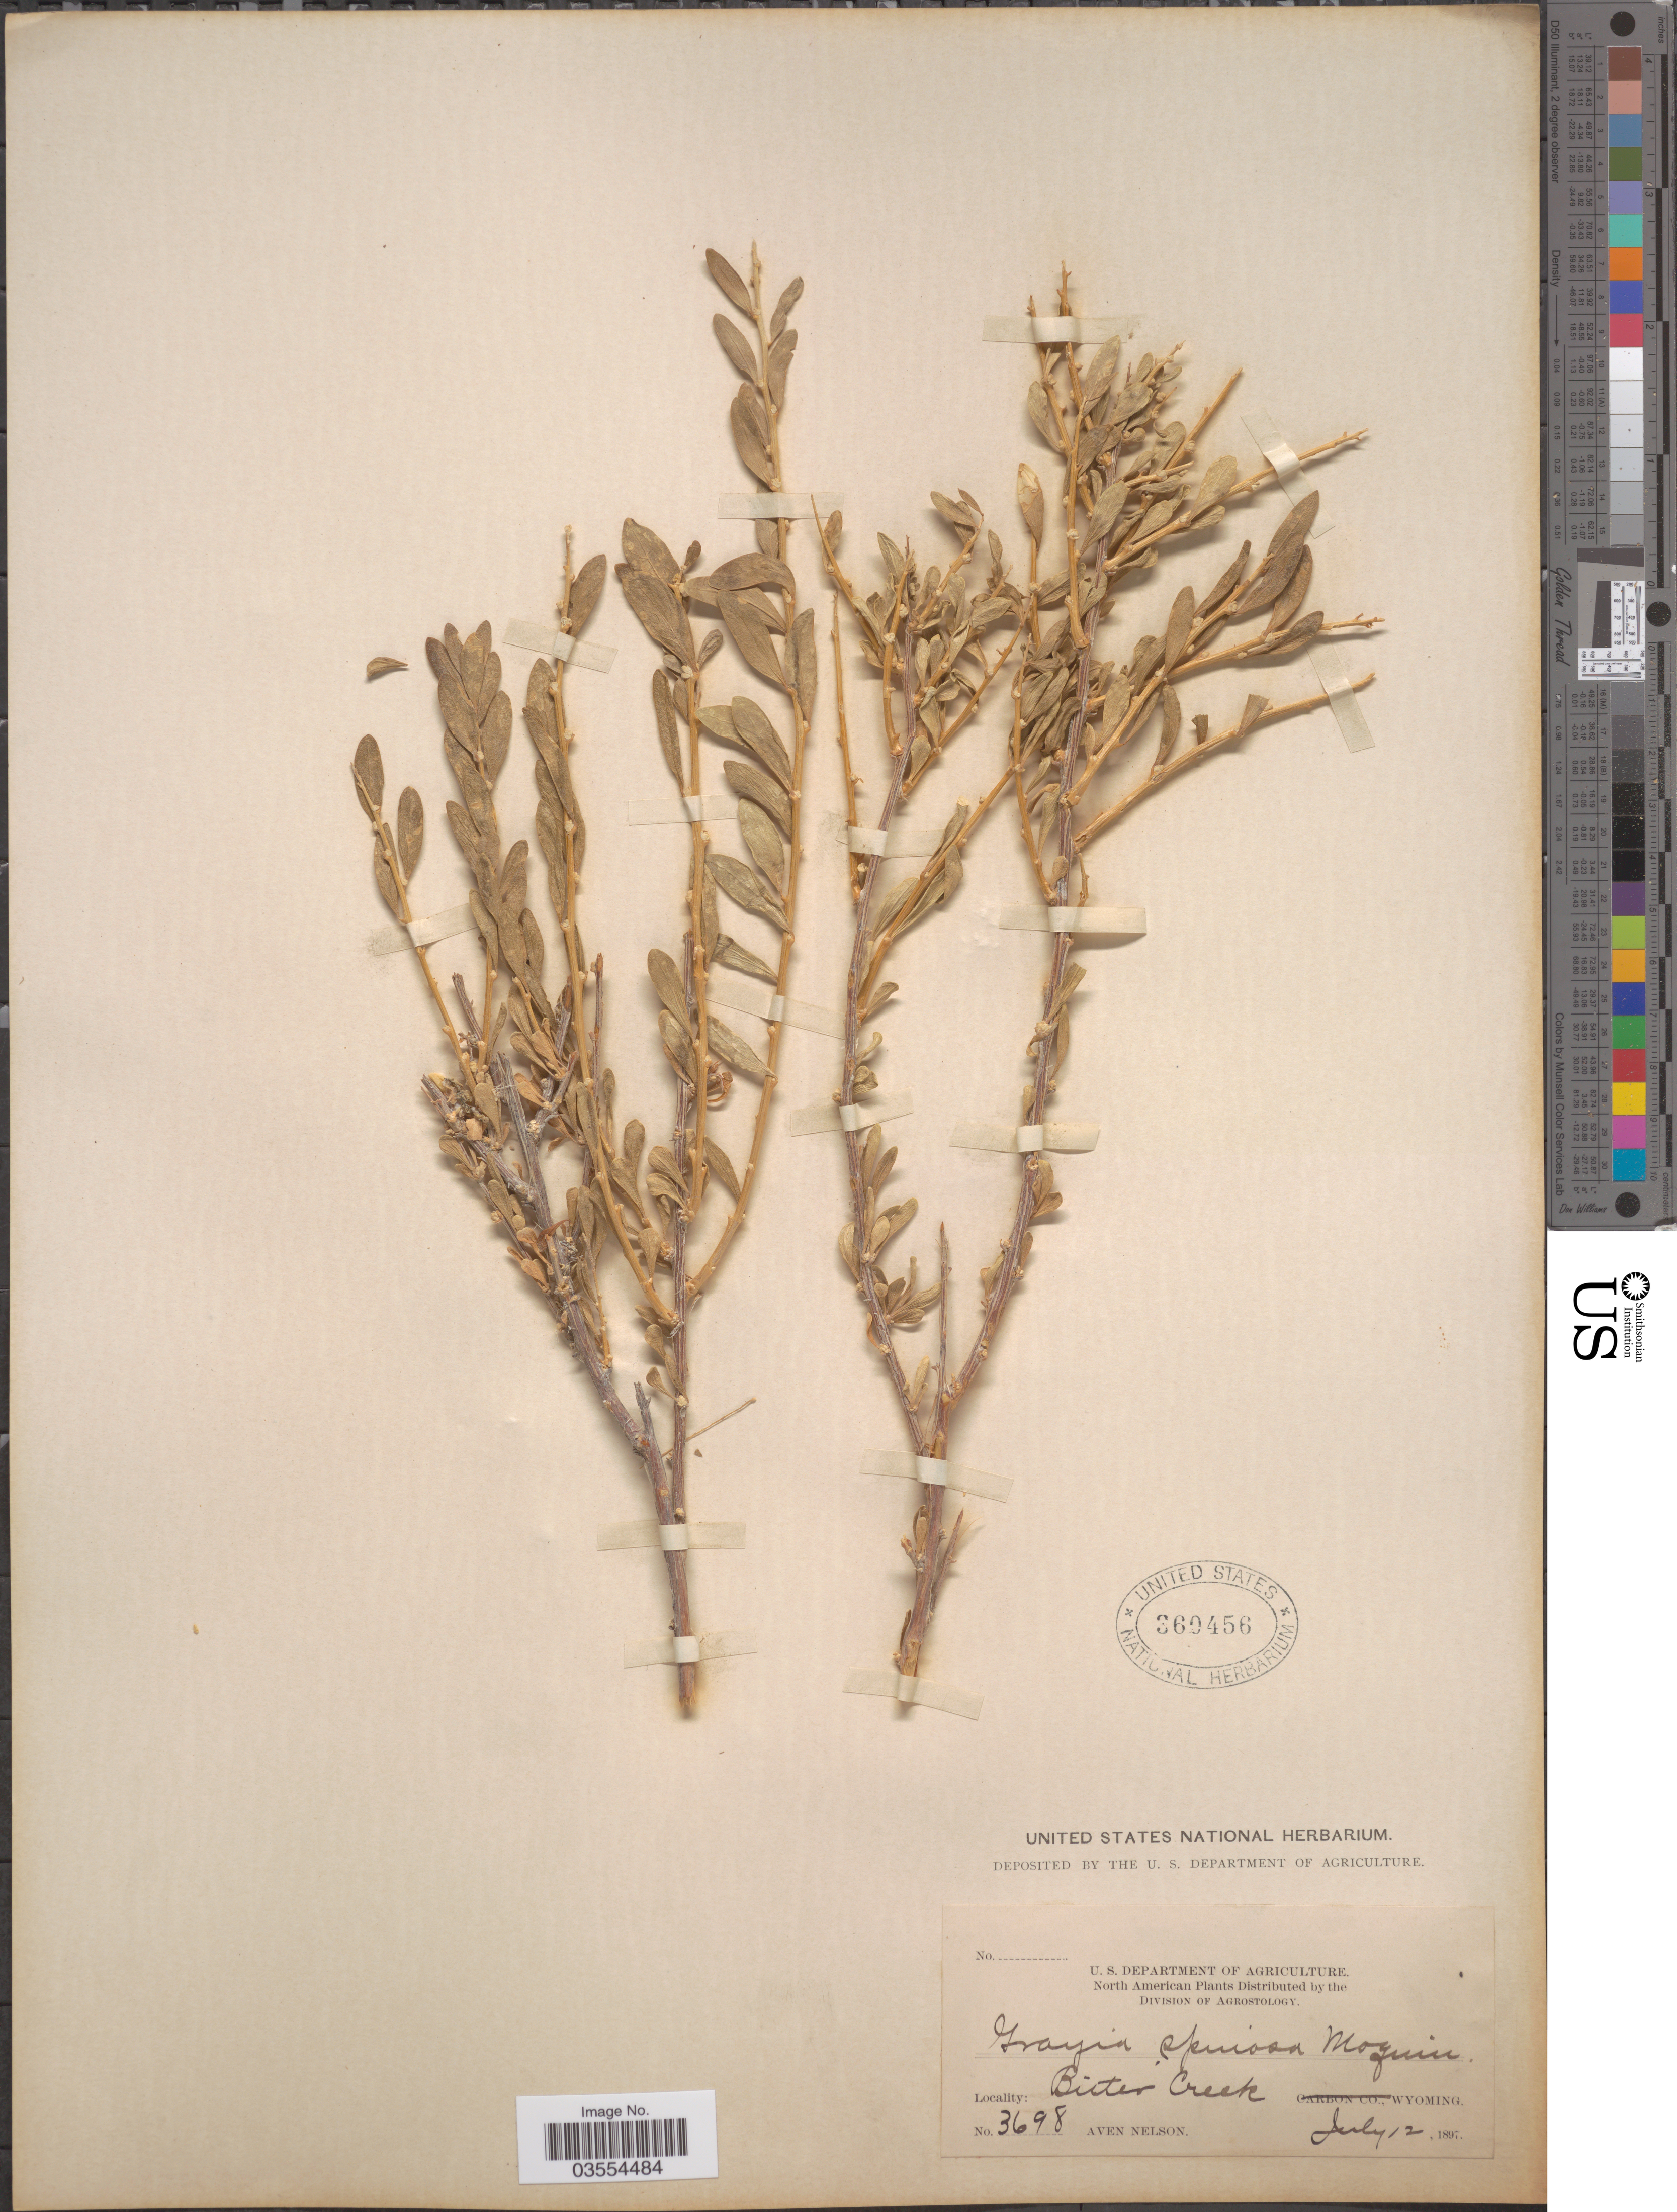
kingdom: Plantae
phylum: Tracheophyta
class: Magnoliopsida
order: Caryophyllales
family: Amaranthaceae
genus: Grayia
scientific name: Grayia spinosa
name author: (Hook.) Moq.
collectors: A. Nelson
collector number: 3698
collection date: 1897-07-12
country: United States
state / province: Wyoming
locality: Bitter Creek.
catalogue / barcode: US 360456